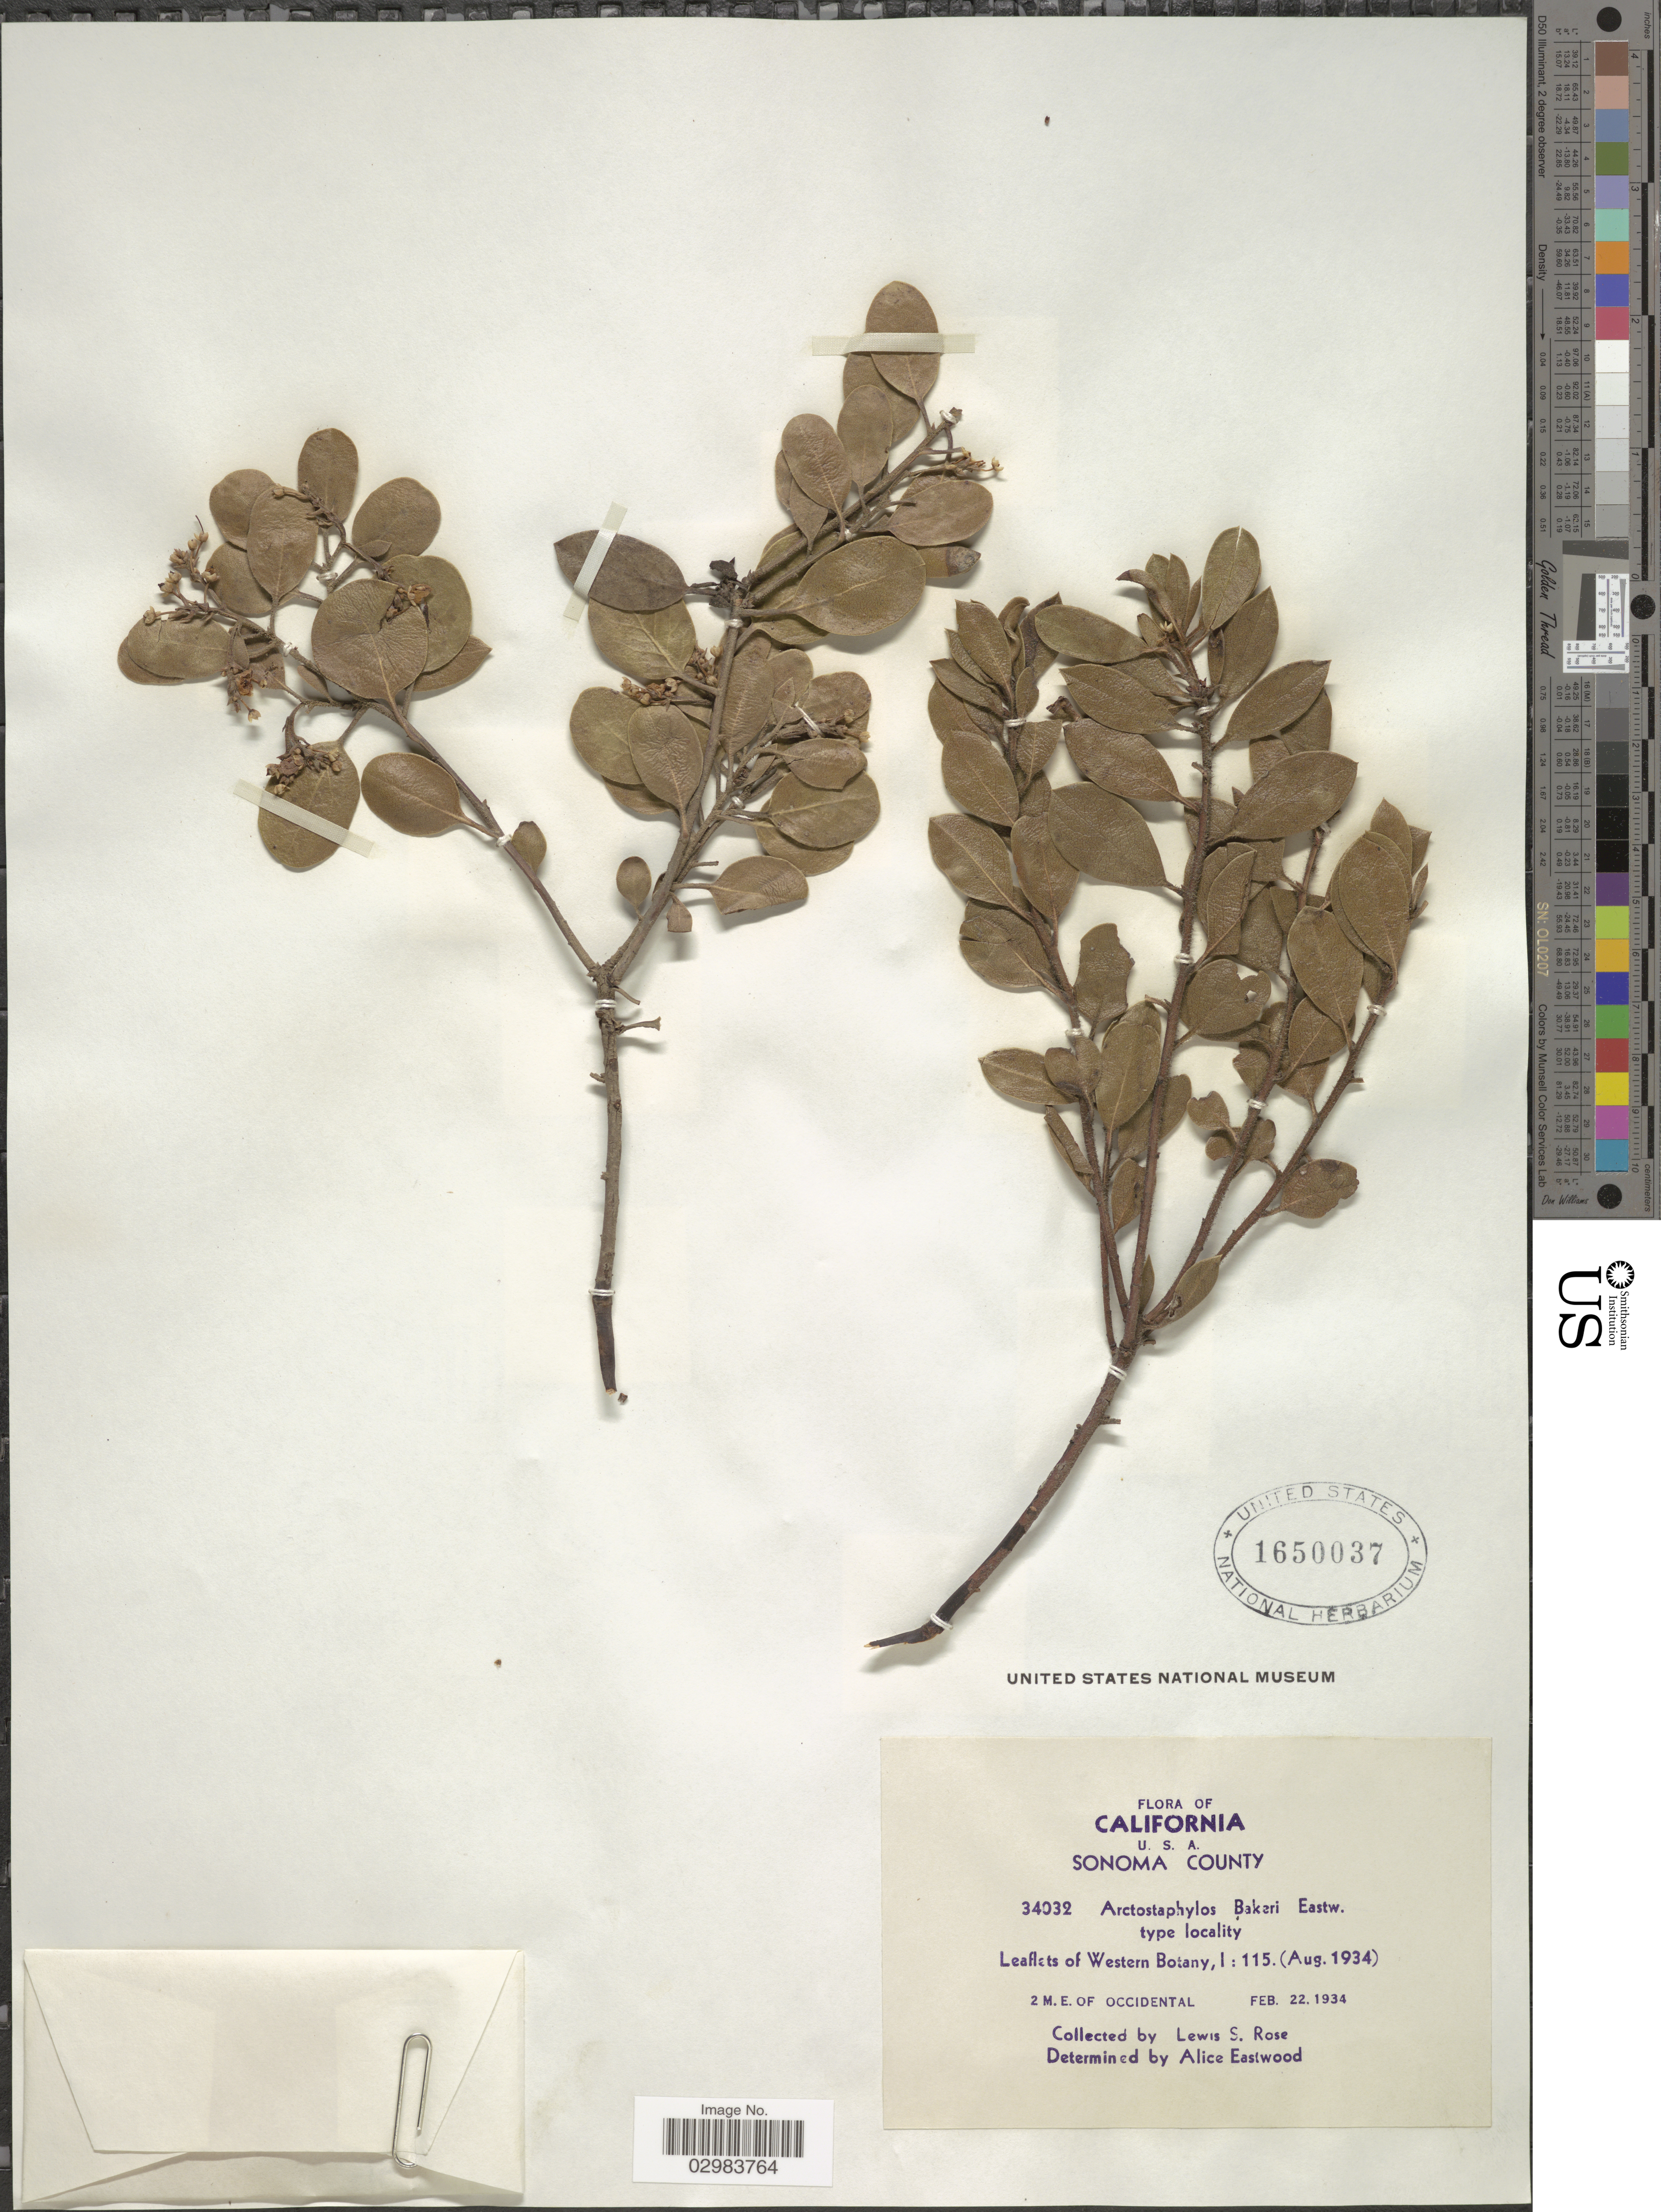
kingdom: Plantae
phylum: Tracheophyta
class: Magnoliopsida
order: Ericales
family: Ericaceae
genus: Arctostaphylos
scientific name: Arctostaphylos bakeri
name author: Eastw.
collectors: L. S. Rose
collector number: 34032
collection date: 1934-02-22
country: United States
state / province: California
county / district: Sonoma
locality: Sonoma County. 2 M.E. of Occidental.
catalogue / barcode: US 1650037